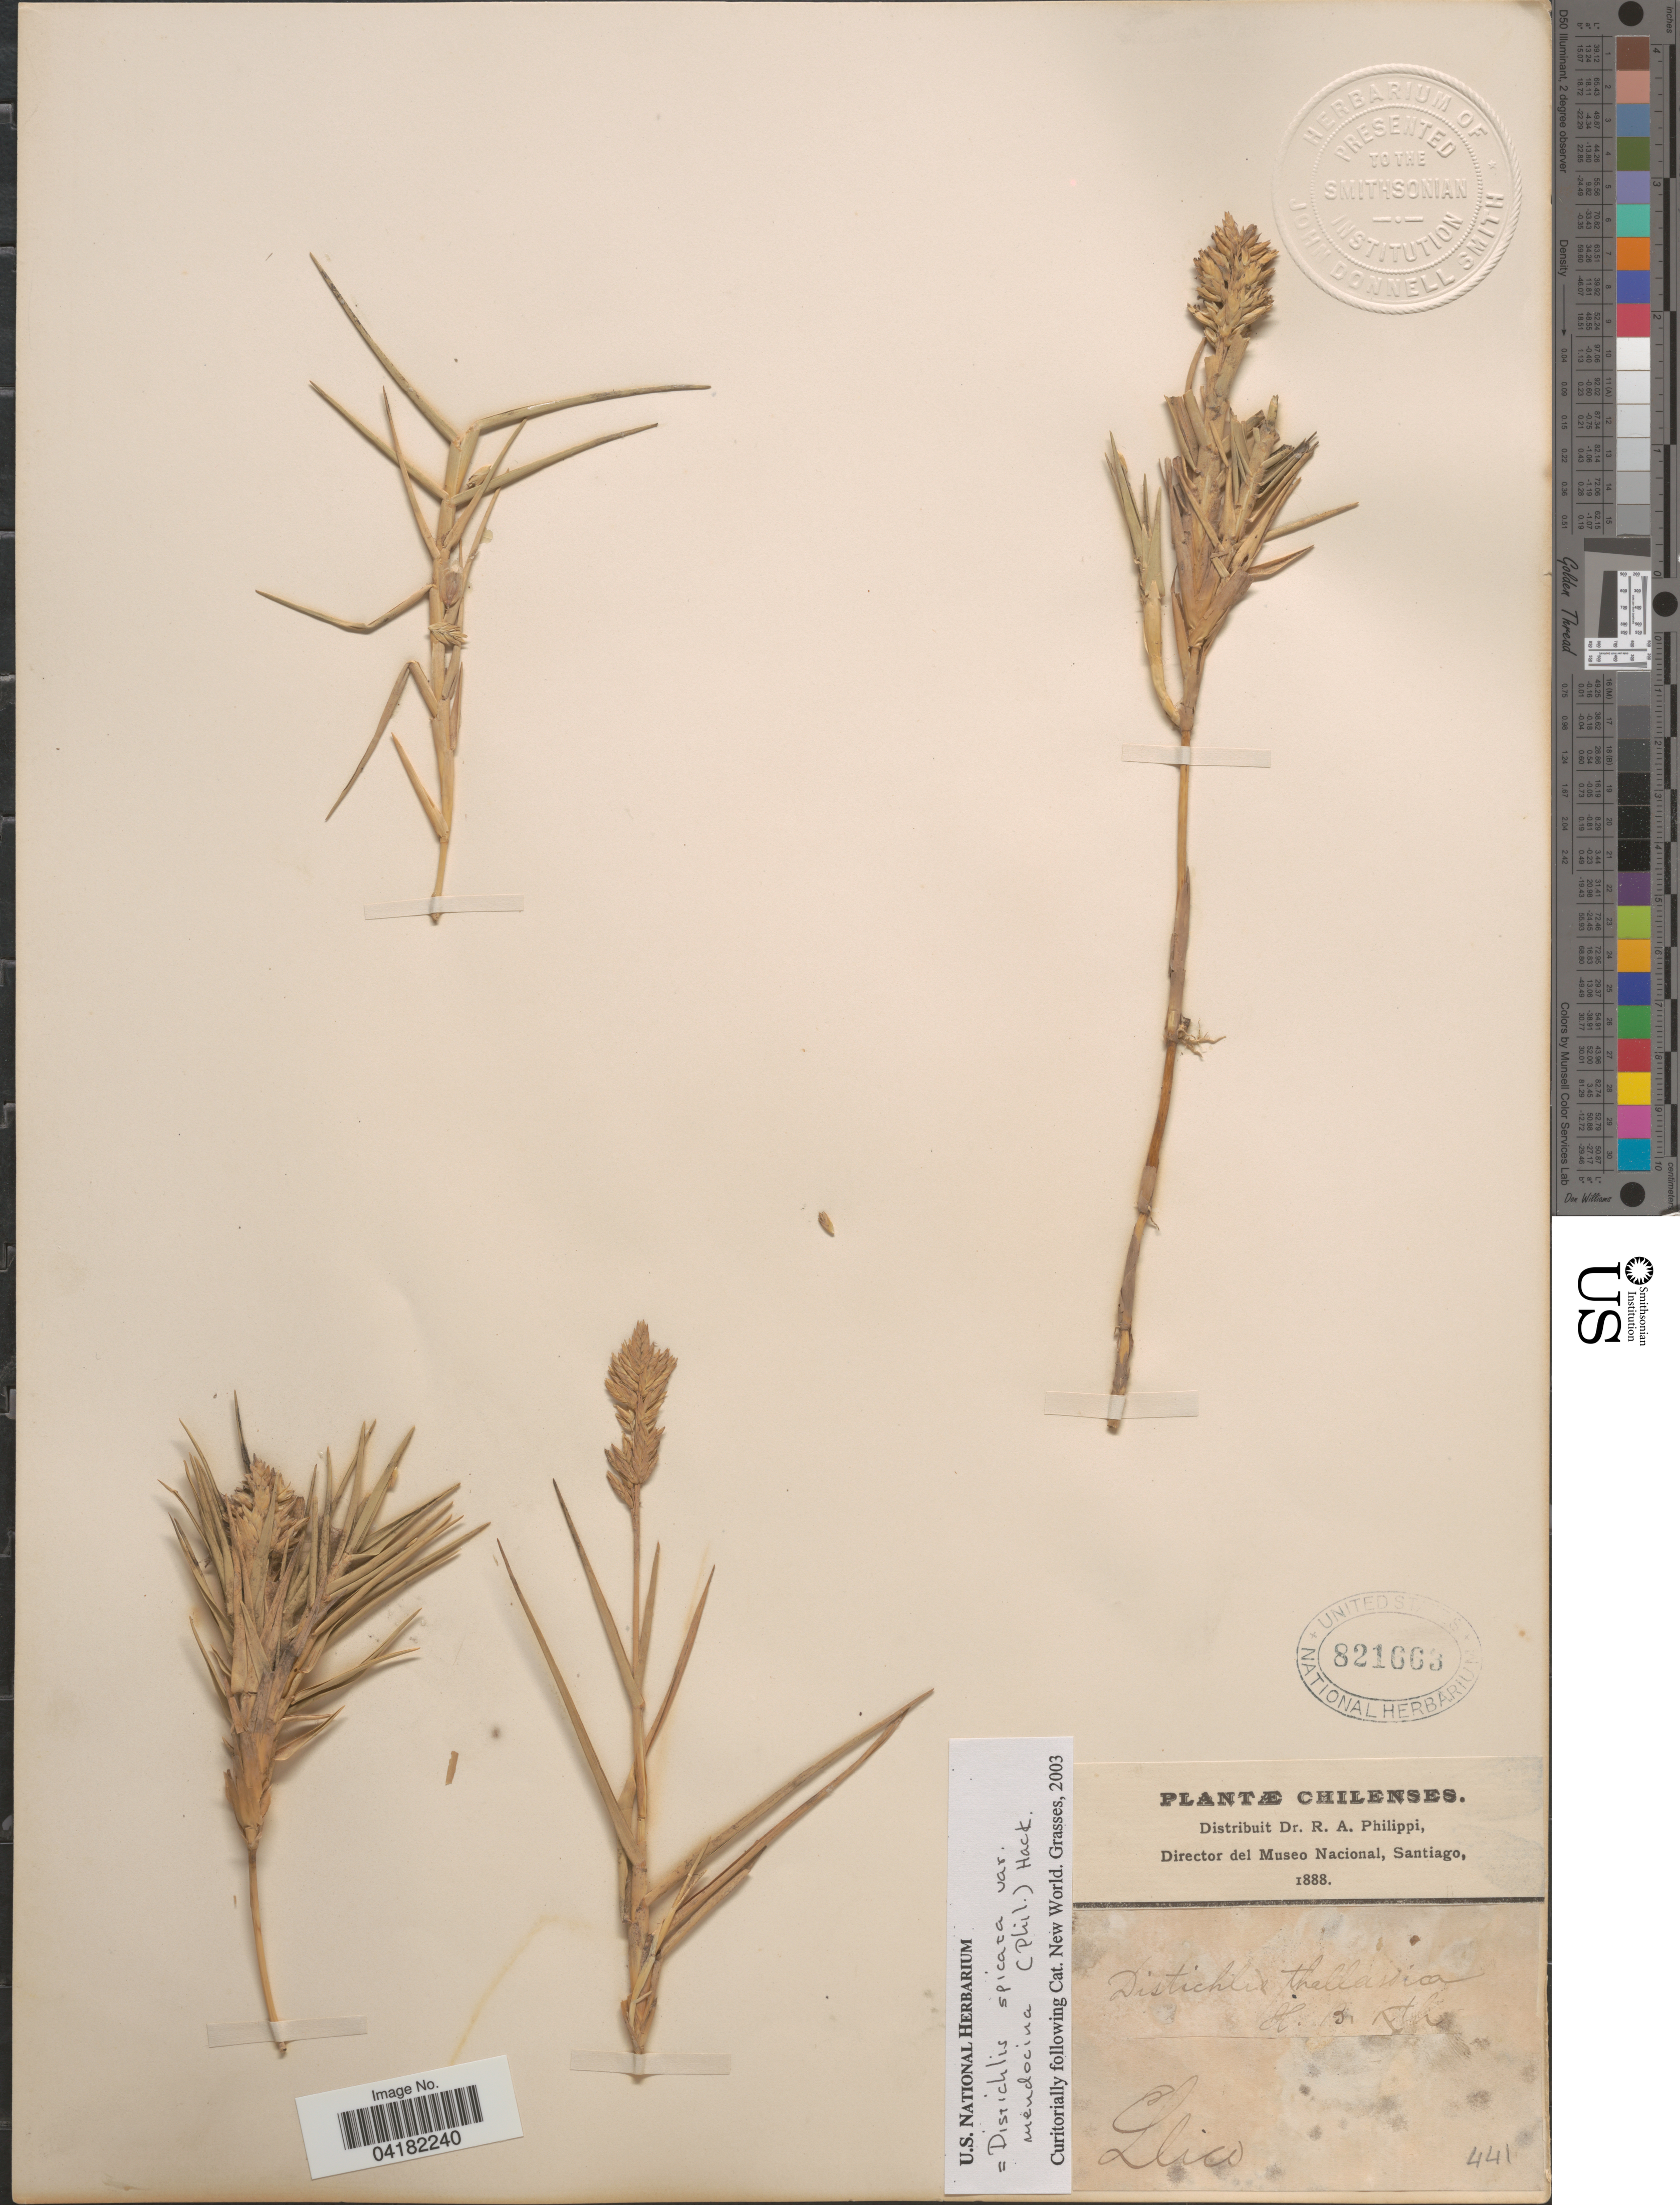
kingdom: Plantae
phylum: Tracheophyta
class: Liliopsida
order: Poales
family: Poaceae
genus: Distichlis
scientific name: Distichlis spicata var. mendocina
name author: (Phil.) Hack.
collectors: R. A. Philippi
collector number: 441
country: Chile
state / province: Maule (VII)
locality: Chilenses. Llico.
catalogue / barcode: US 821663